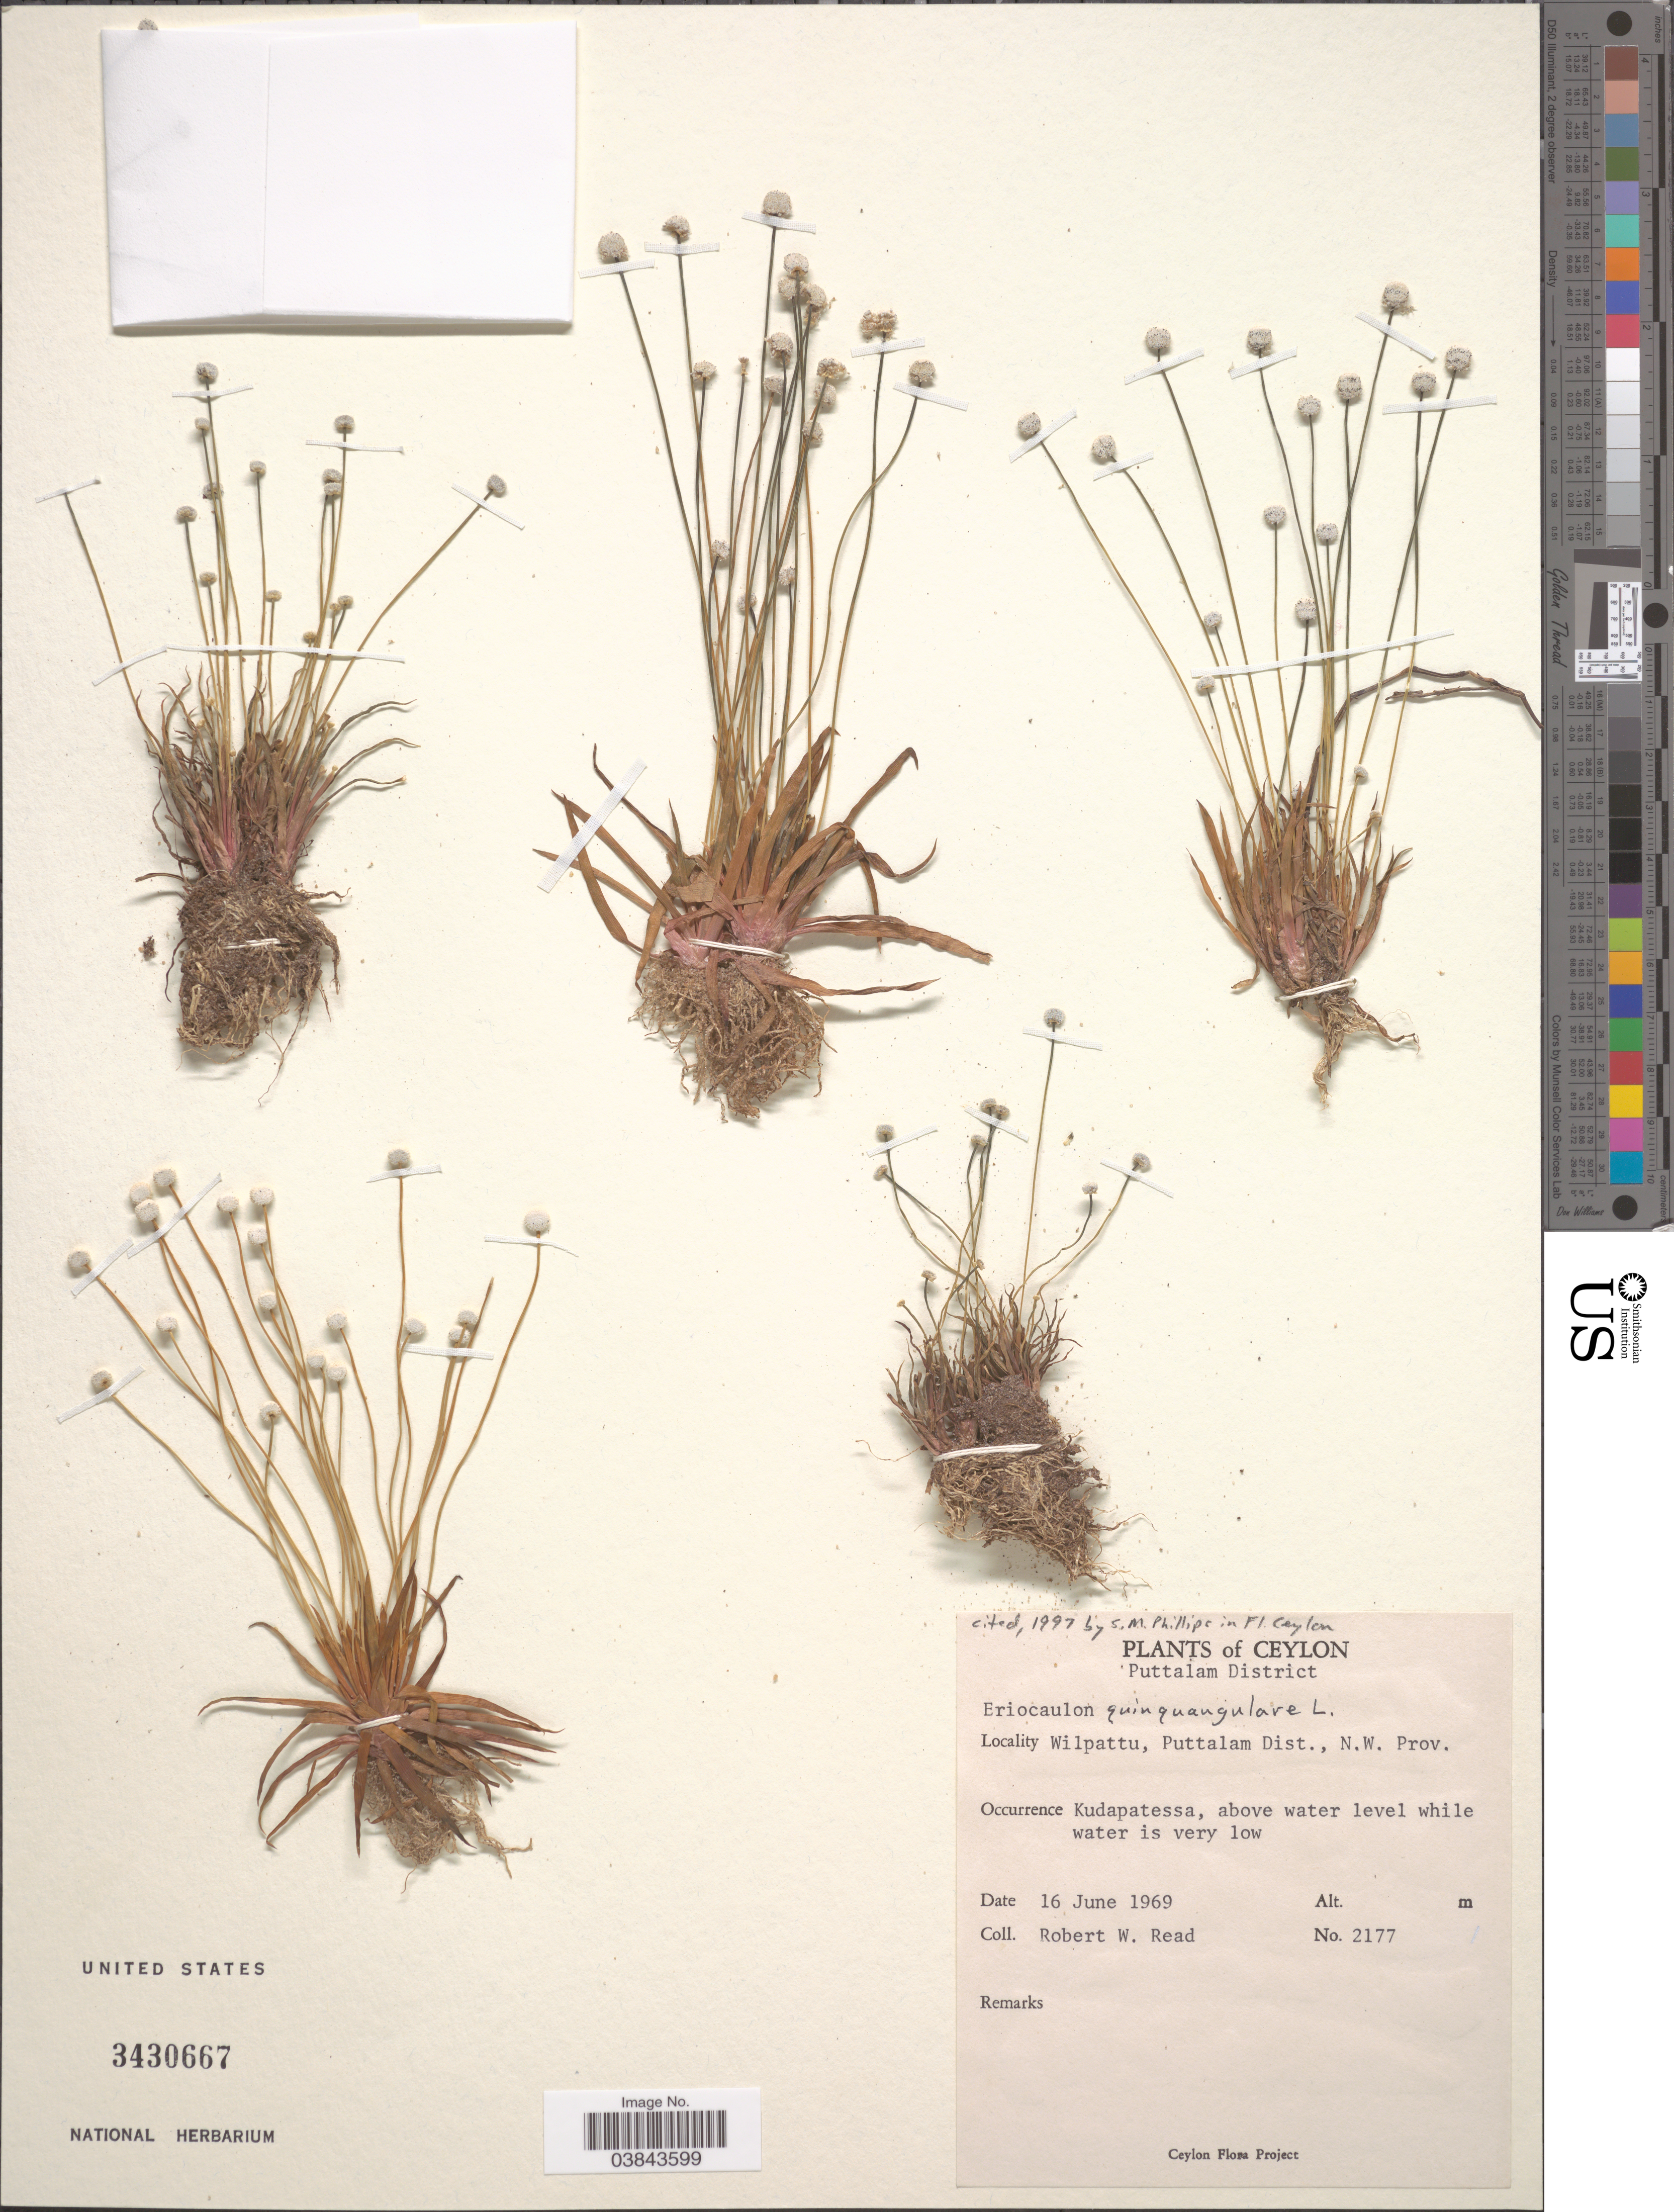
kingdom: Plantae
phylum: Tracheophyta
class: Liliopsida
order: Poales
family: Eriocaulaceae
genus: Eriocaulon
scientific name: Eriocaulon quinquangulare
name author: L.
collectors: R. W. Read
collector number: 2177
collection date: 1969-06-16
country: Sri Lanka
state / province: North Western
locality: Ceylon. Puttalam District. Wilpattu, Puttalam Dist., N.W. Prov. Kudapatessa.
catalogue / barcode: US 3430667